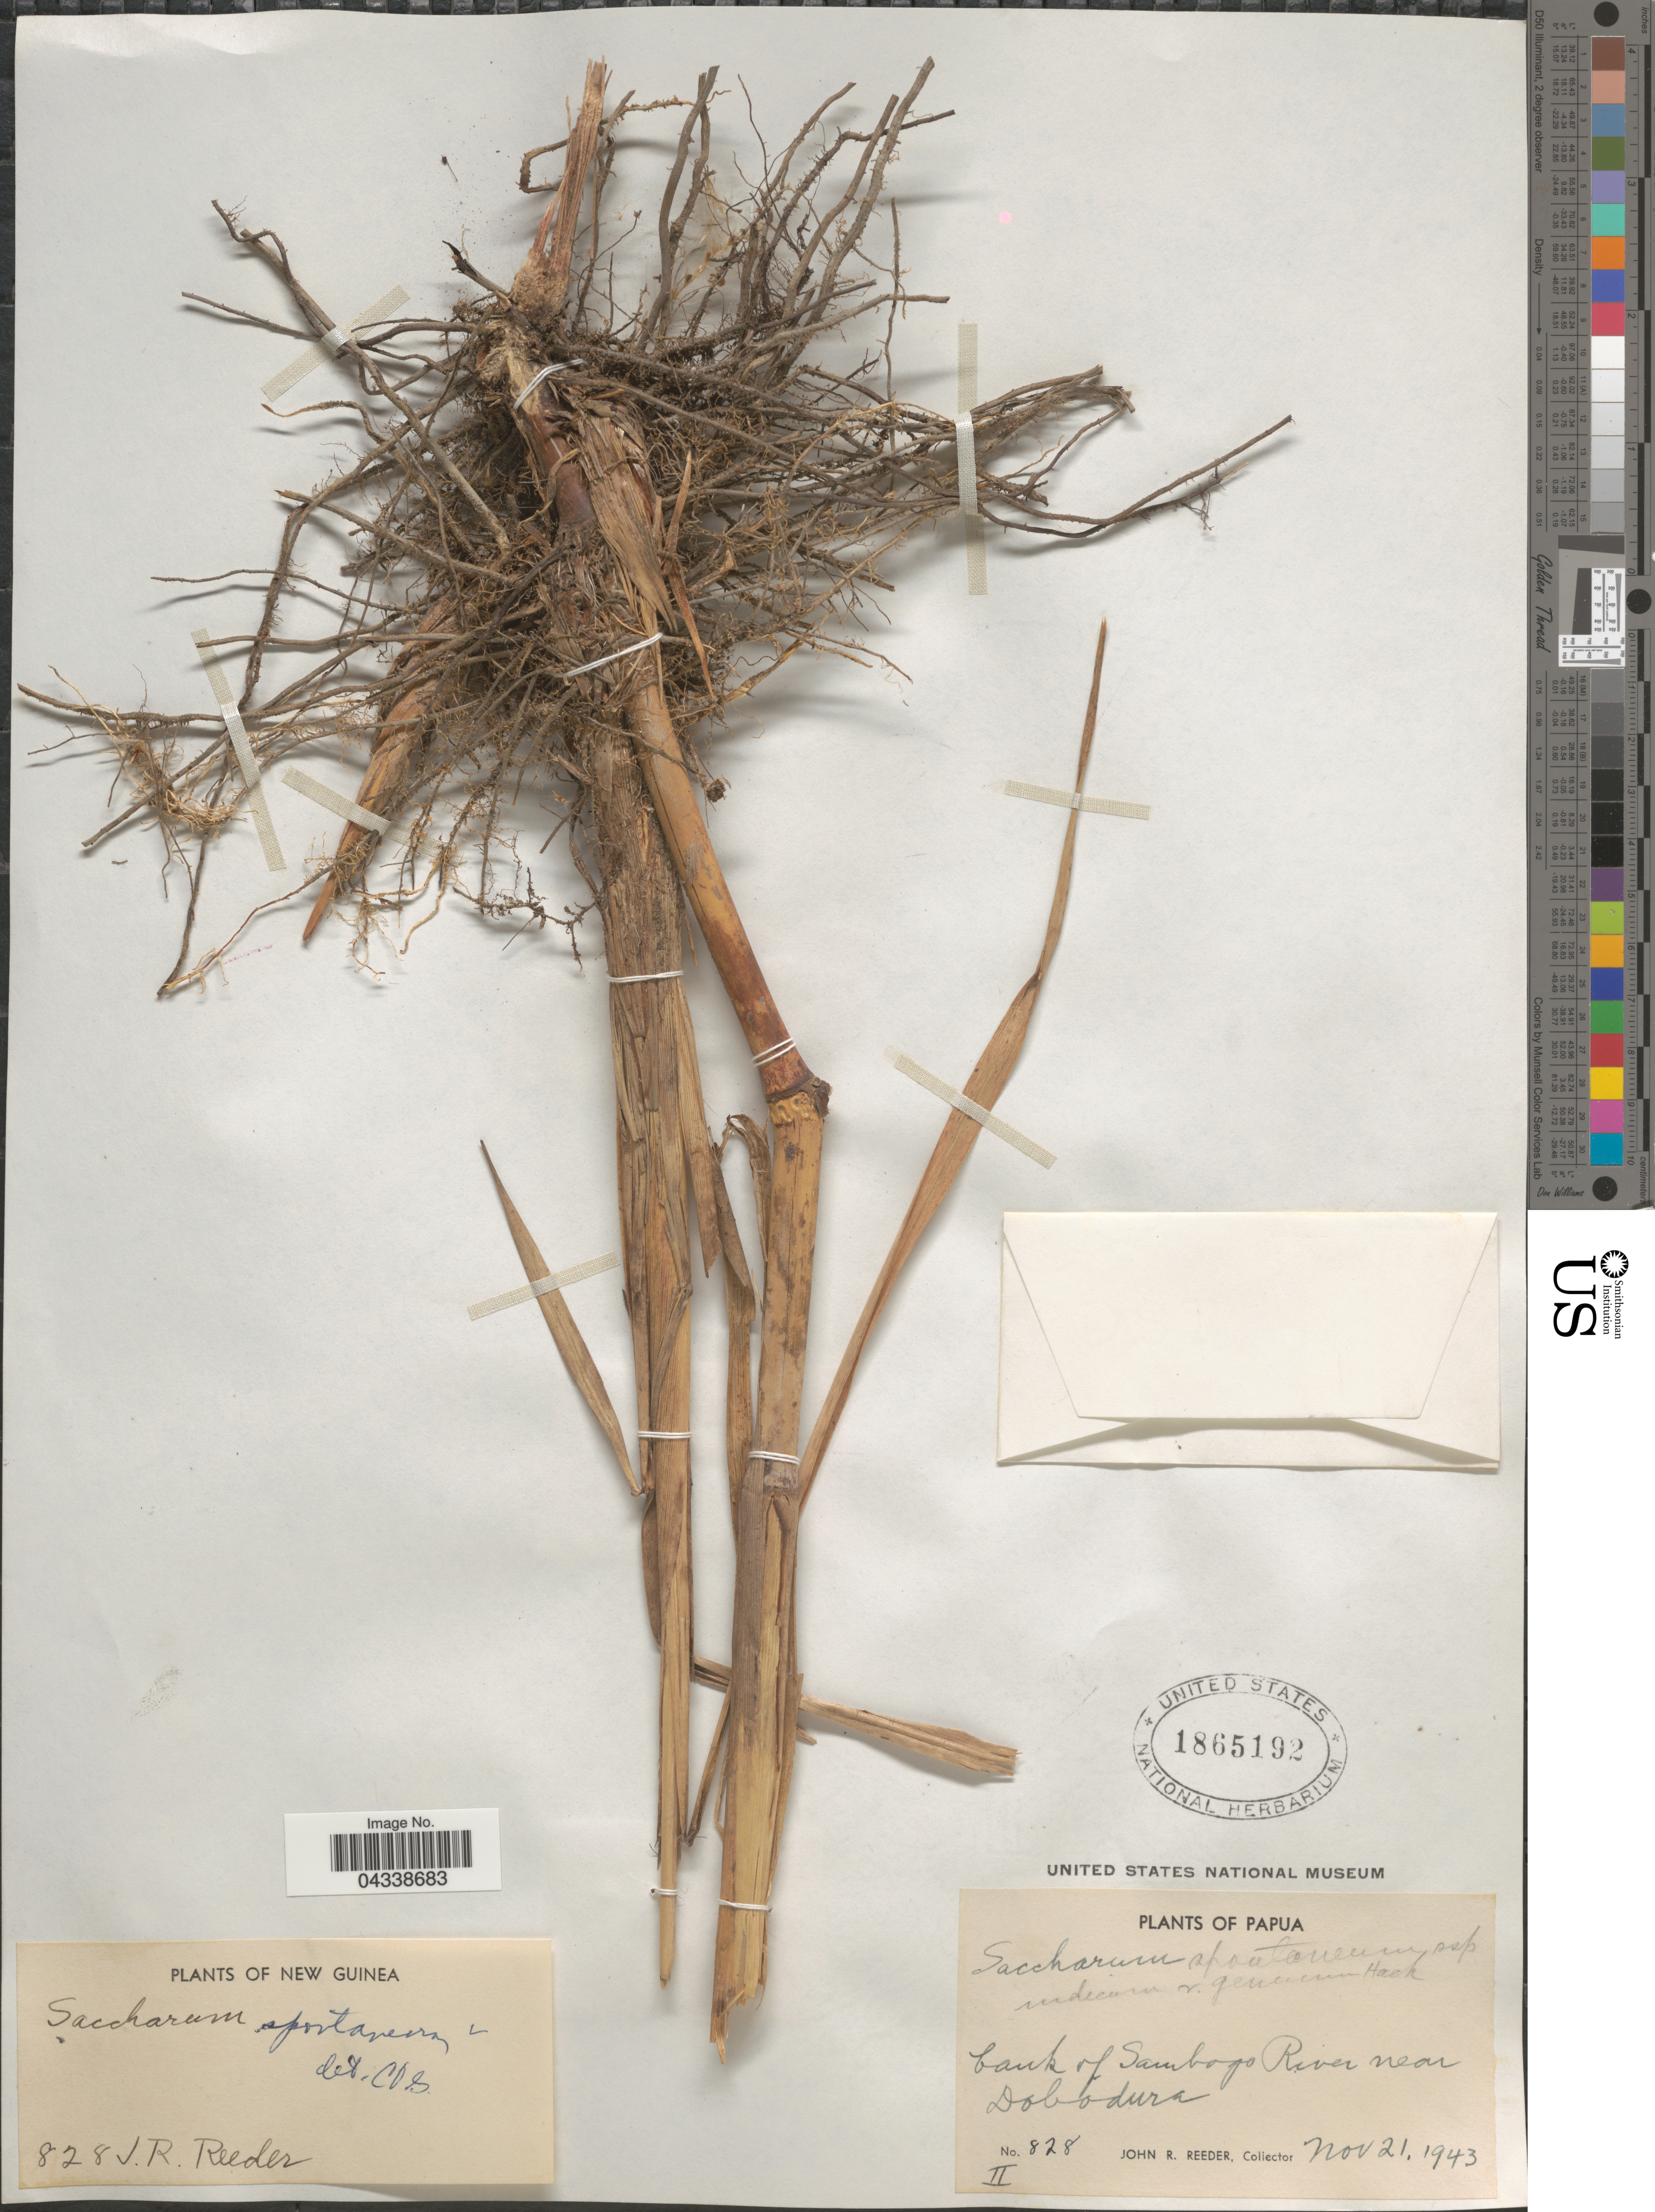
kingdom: Plantae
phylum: Tracheophyta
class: Liliopsida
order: Poales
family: Poaceae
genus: Saccharum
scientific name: Saccharum spontaneum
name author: L.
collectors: J. R. Reeder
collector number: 828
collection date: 1943-11-21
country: Papua New Guinea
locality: New Guinea. Papua. Bank of Sambogo River near Dobodura.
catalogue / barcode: US 1865192